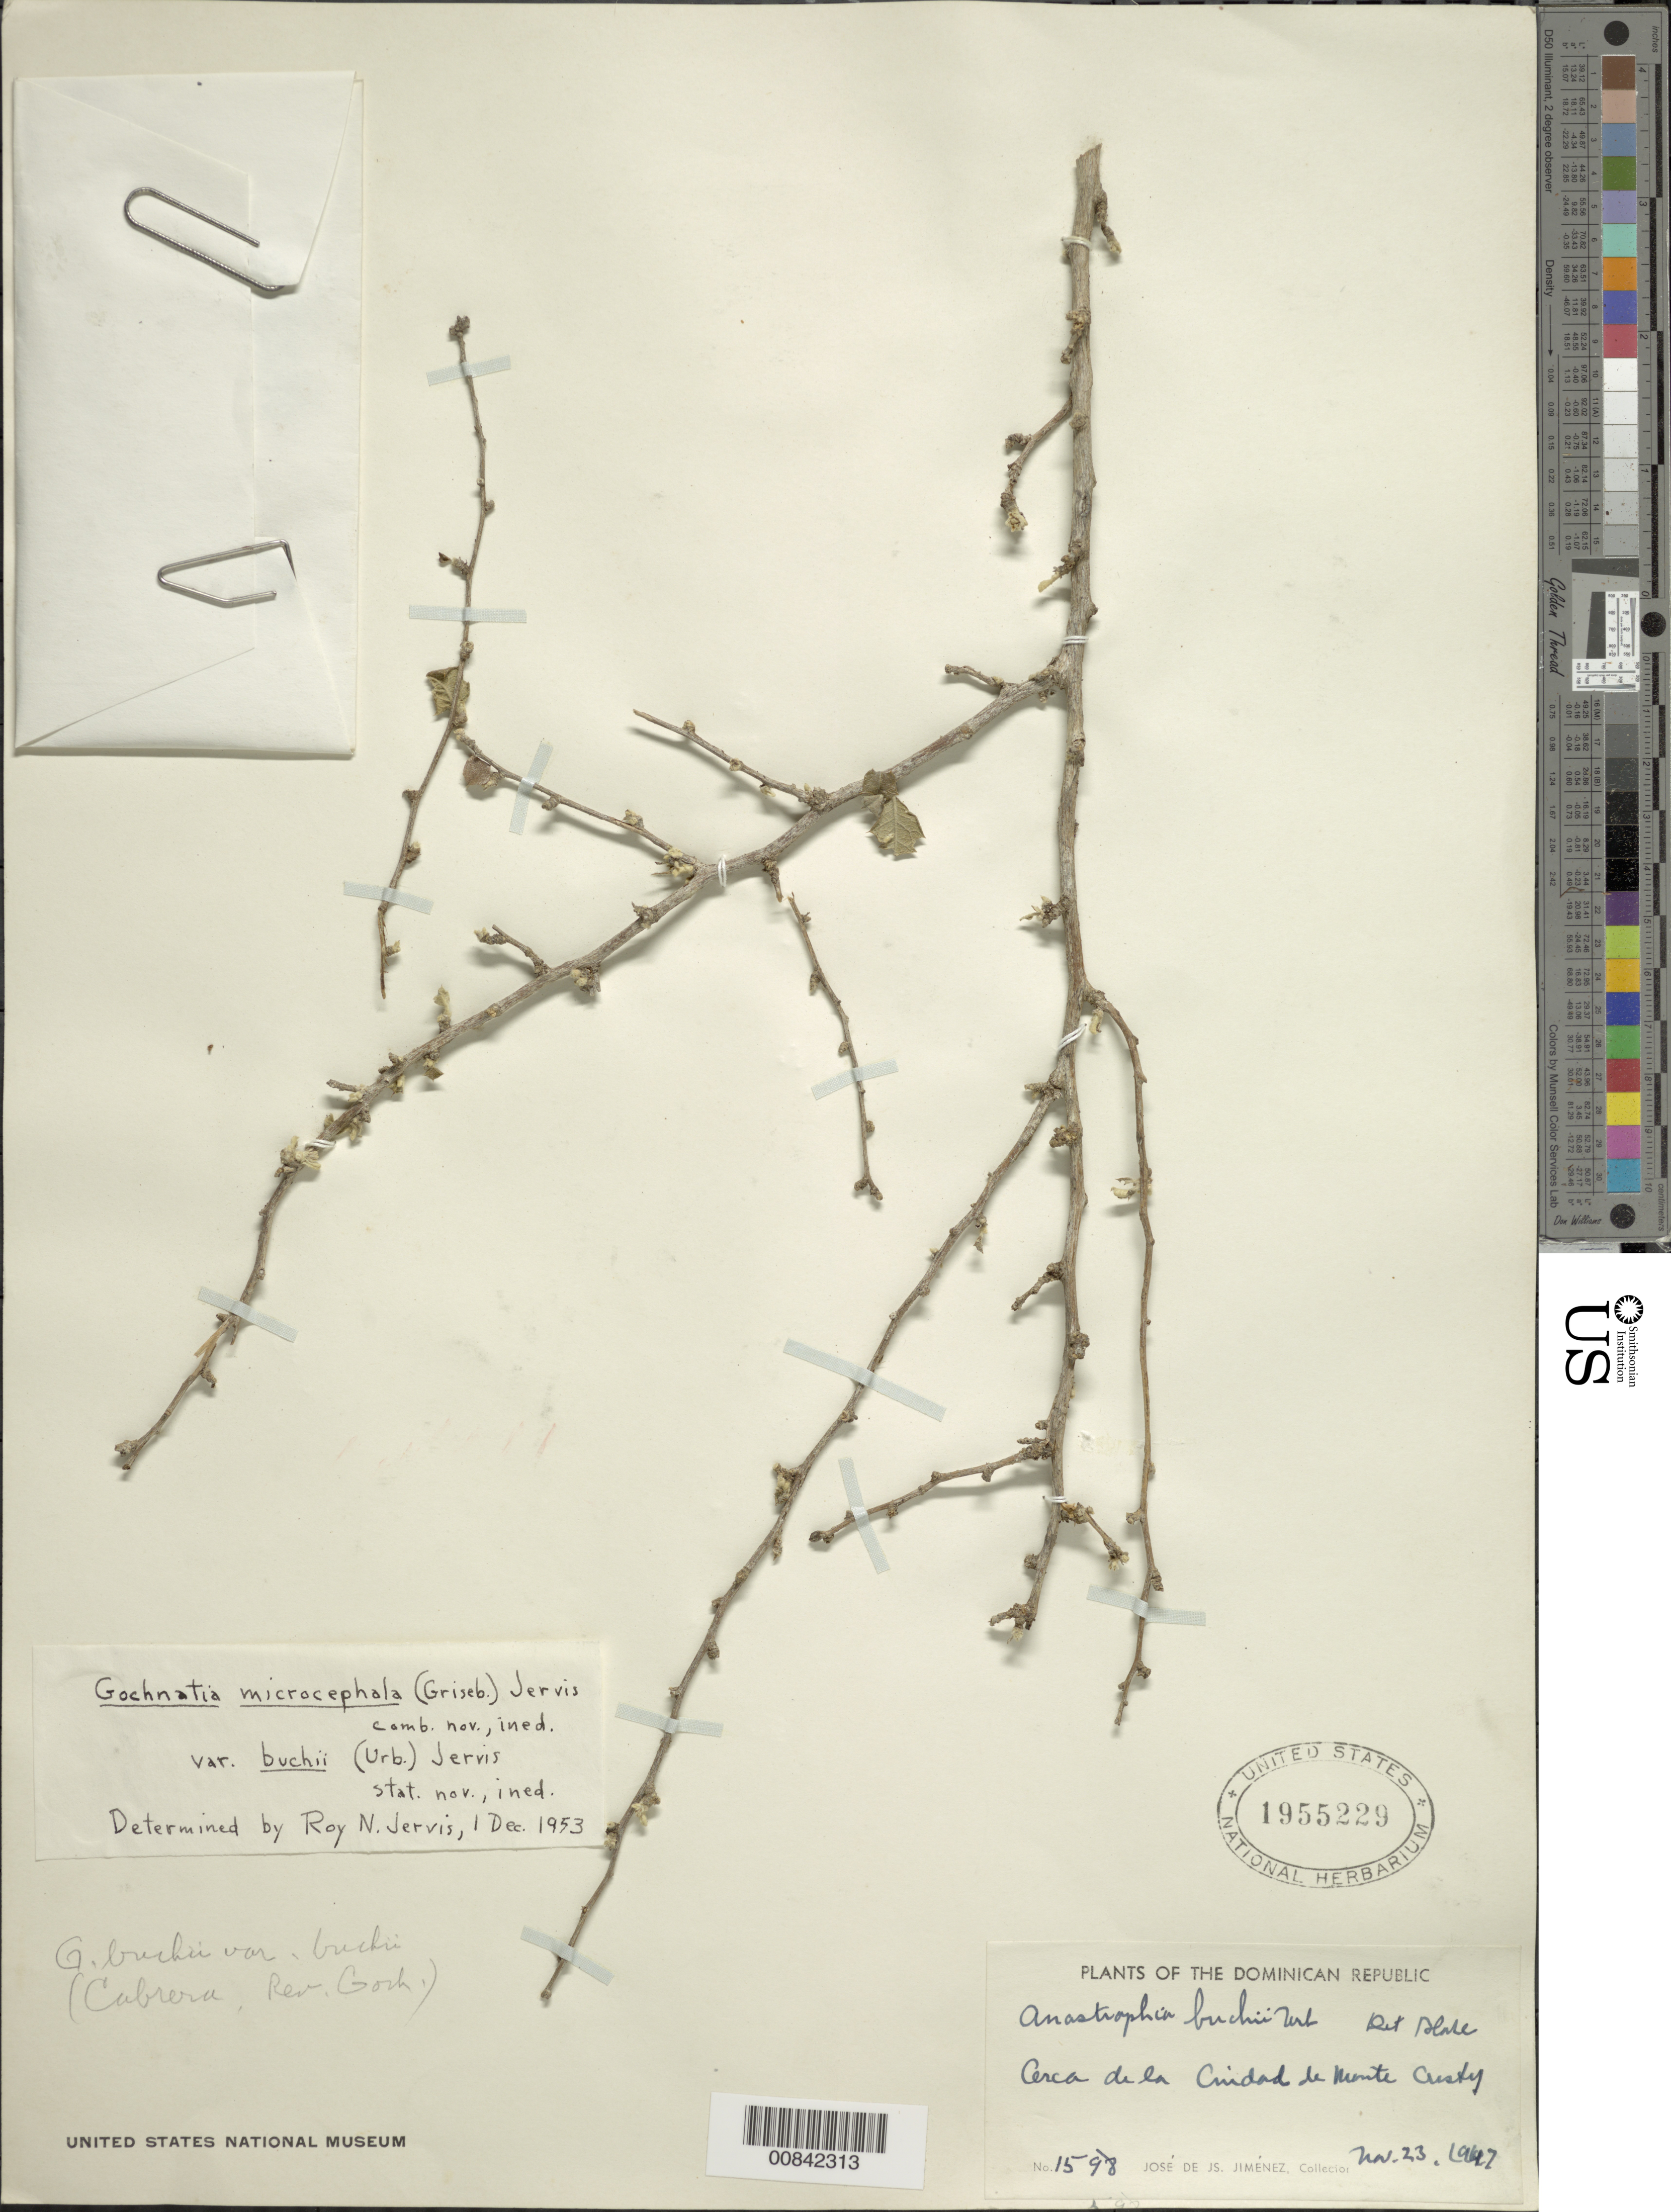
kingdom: Plantae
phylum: Tracheophyta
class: Magnoliopsida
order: Asterales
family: Asteraceae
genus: Anastraphia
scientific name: Anastraphia buchii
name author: Urb.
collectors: J. J. Jiménez Almonte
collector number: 1598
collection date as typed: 23 Nov 1947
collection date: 1947-11-23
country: Dominican Republic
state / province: Monte Cristi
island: Hispaniola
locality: Cerca de la ciudad de Monte Cristy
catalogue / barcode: US 1955229